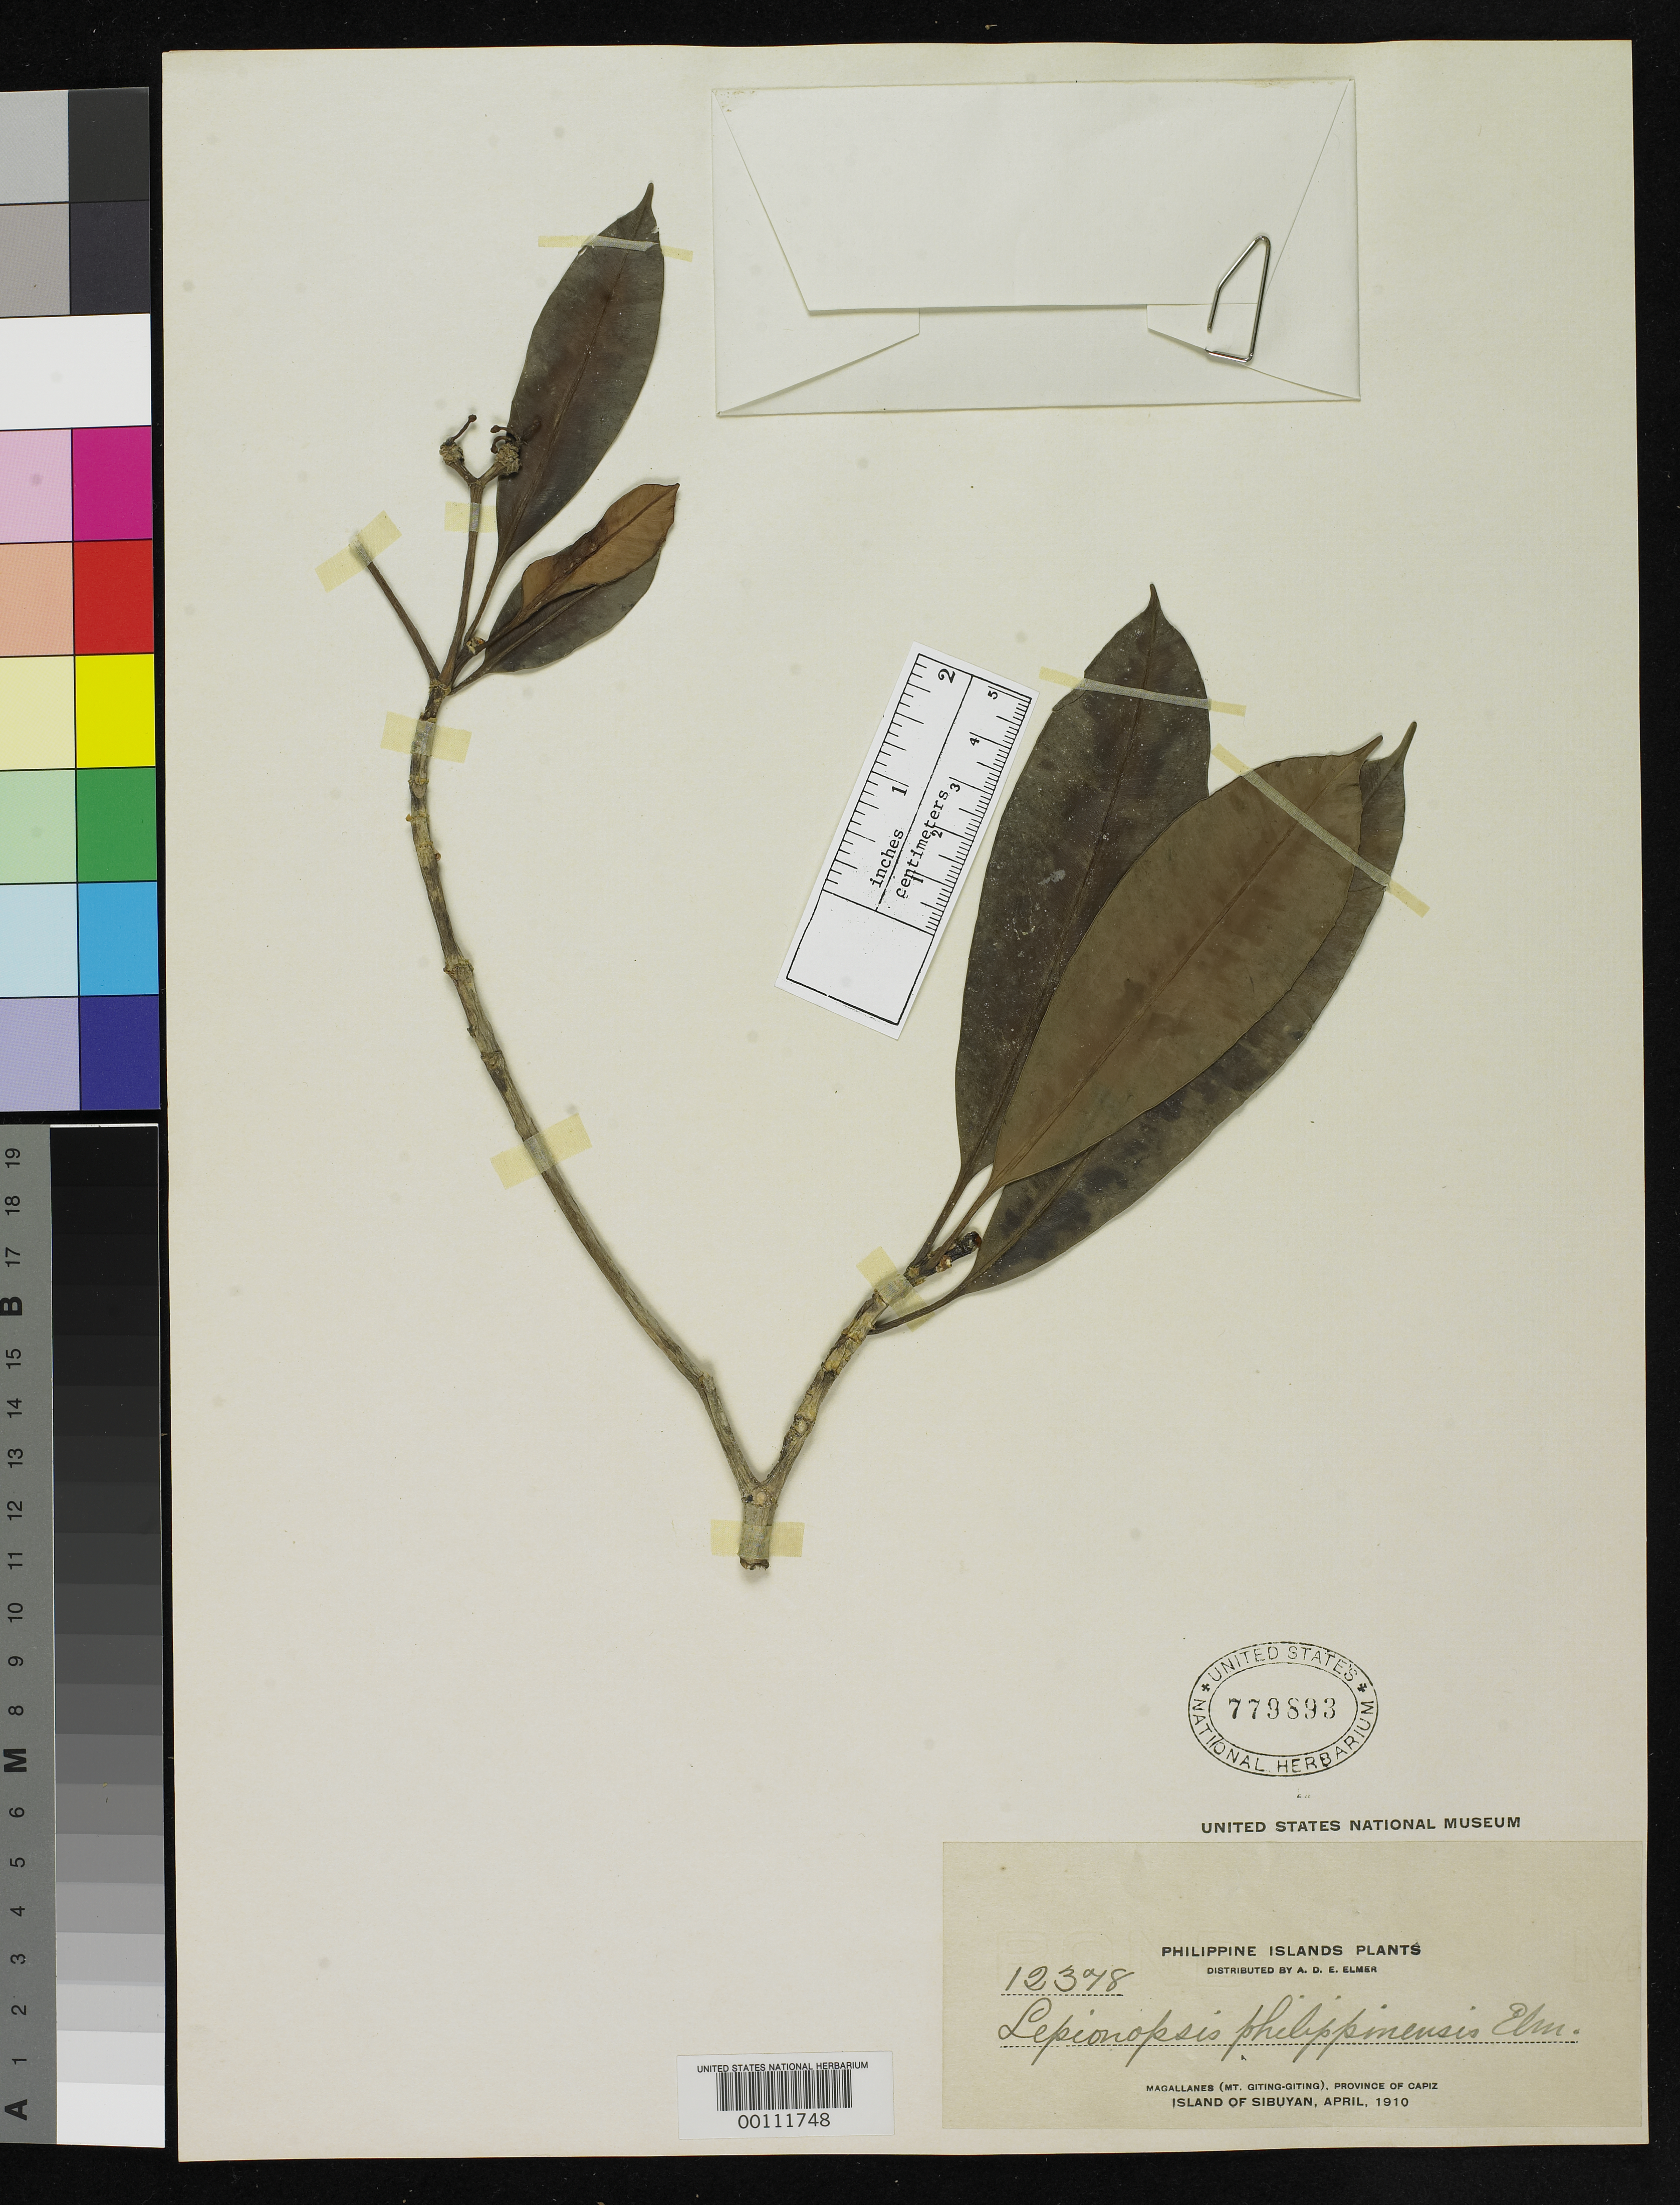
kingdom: Plantae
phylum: Tracheophyta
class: Magnoliopsida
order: Gentianales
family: Apocynaceae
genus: Lepiniopsis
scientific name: Lepiniopsis philippinensis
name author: Elmer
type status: Isosyntype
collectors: A. D. E. Elmer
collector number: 12378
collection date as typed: Apr 1910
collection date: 1910-04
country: Philippines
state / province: Mimaropa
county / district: Romblon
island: Sibuyan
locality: Magallanes.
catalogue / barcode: US 779893